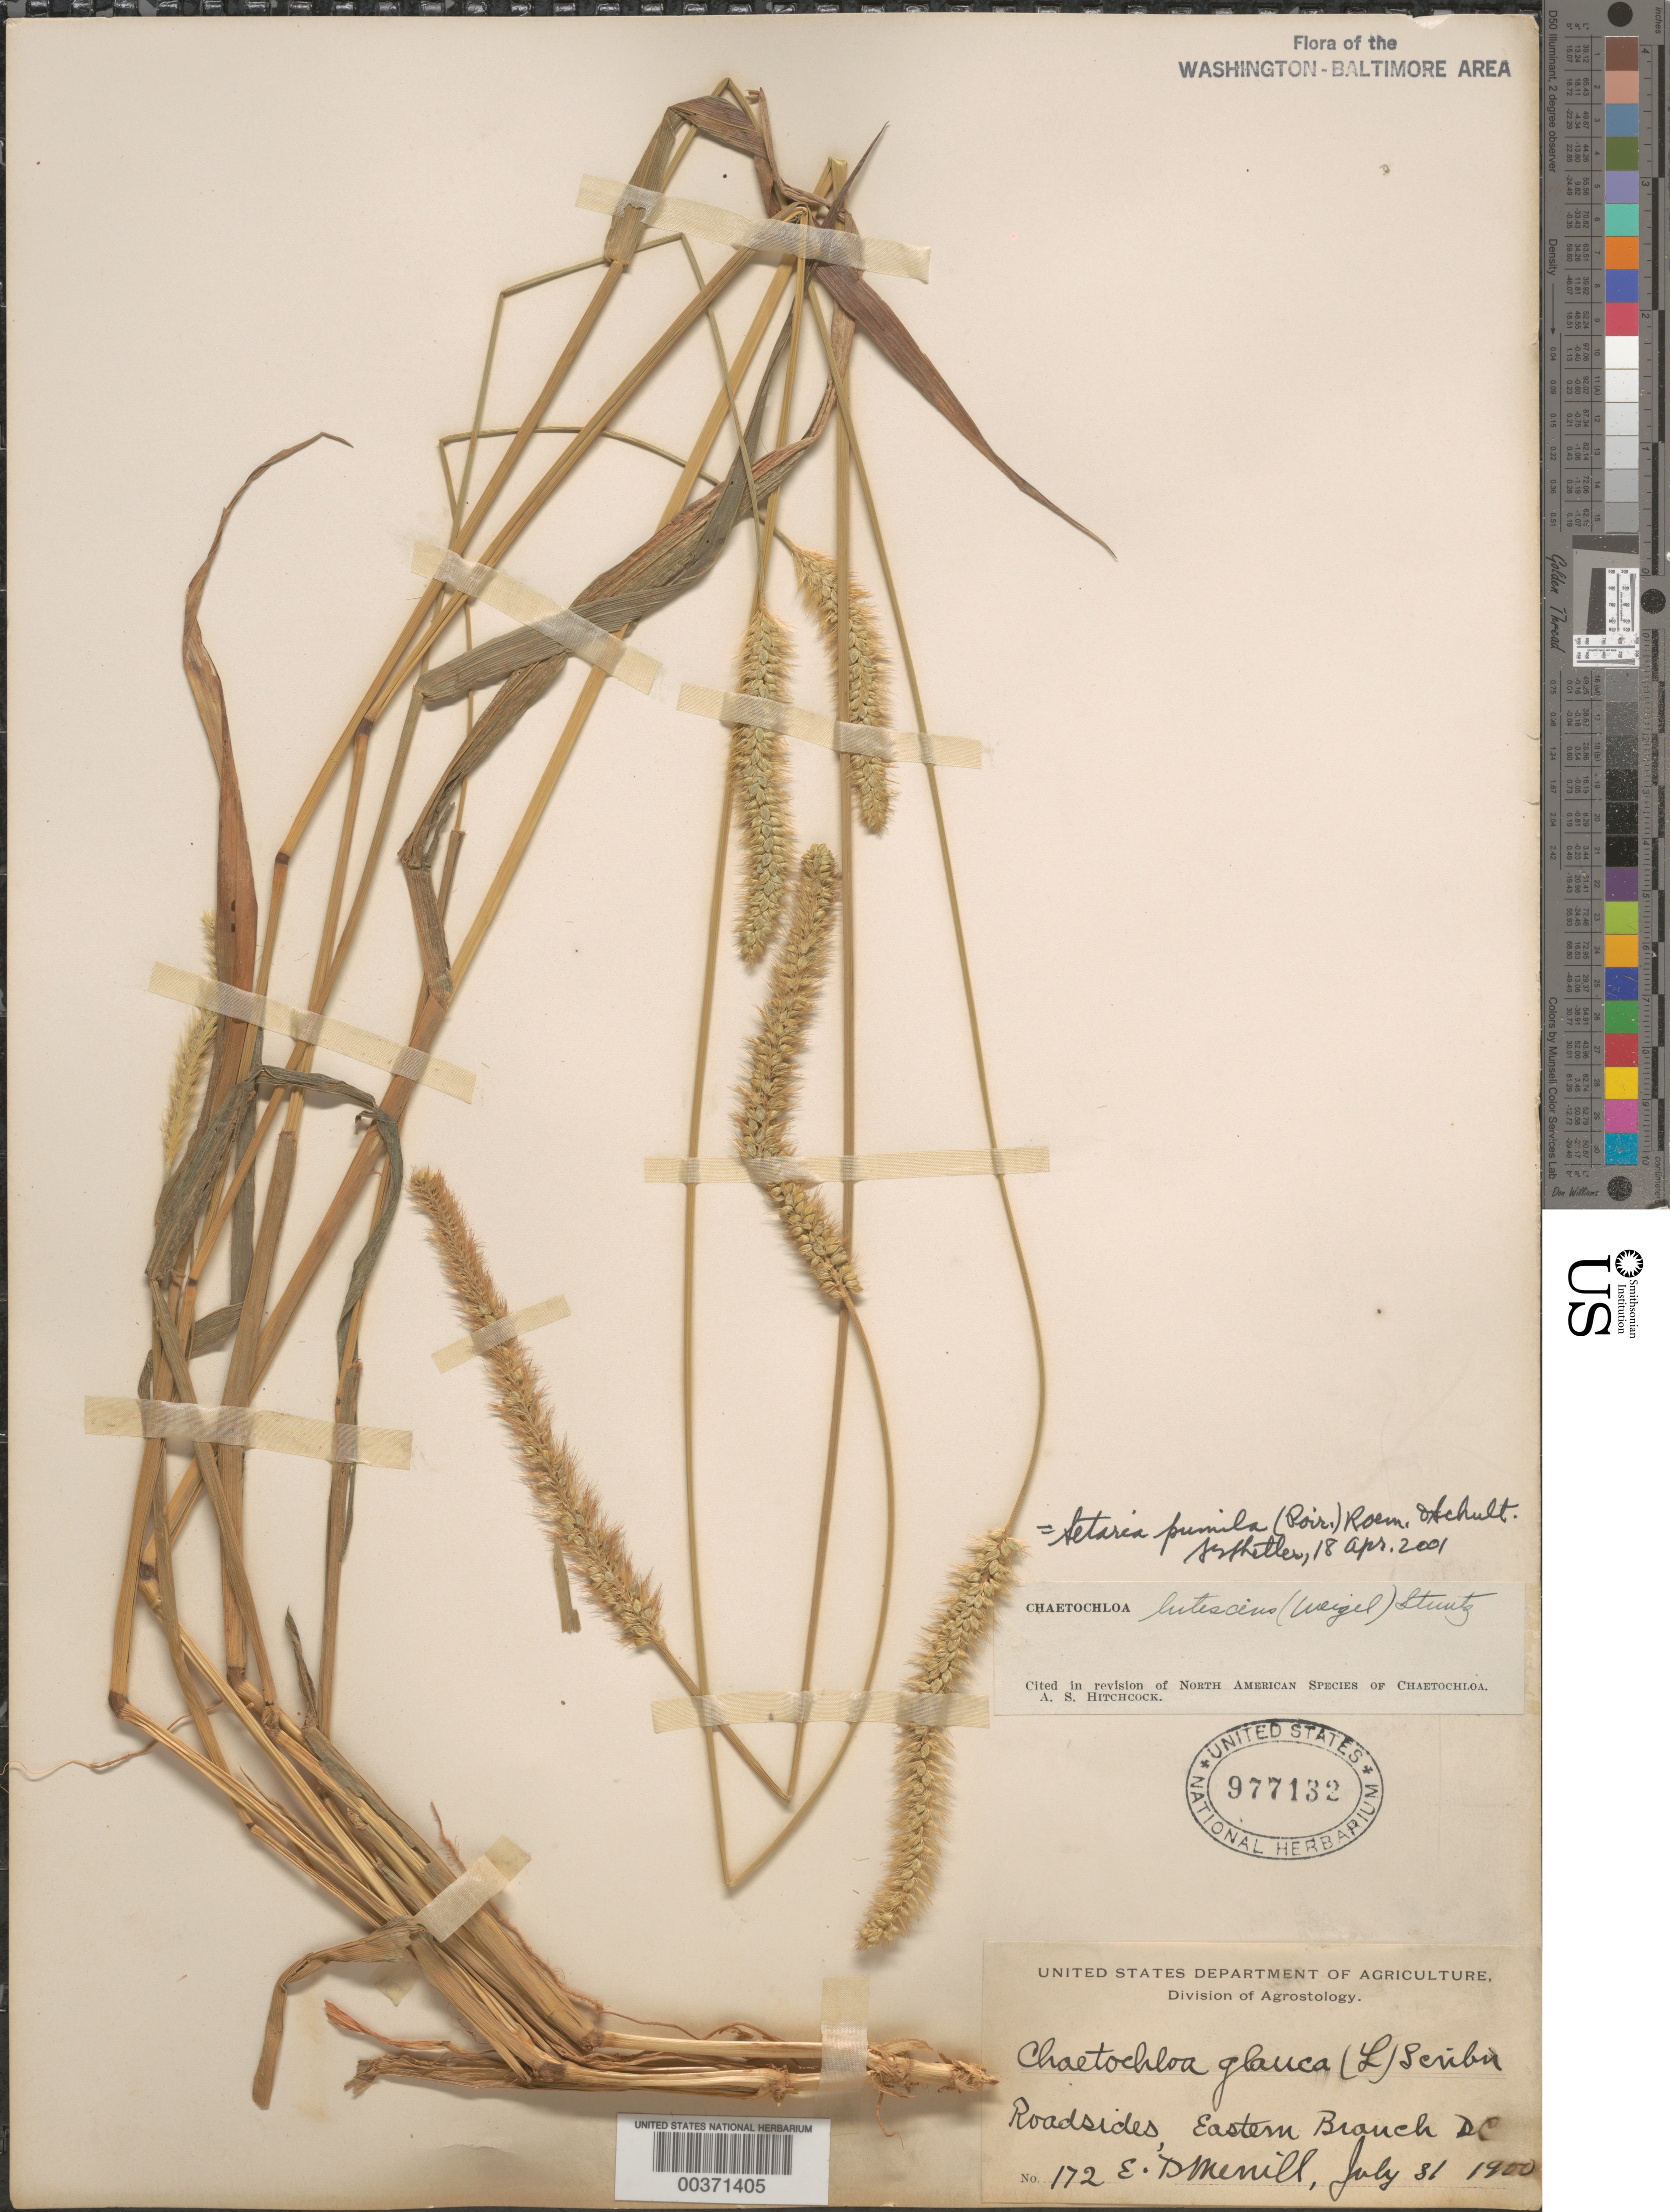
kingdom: Plantae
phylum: Tracheophyta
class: Liliopsida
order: Poales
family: Poaceae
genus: Setaria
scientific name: Setaria pumila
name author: (Poir.) Roem. & Schult.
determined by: Shetler, Stanwyn G., (US), NMNH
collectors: A. Chase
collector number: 172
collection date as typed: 18 Jul 1900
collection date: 1900-07-18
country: United States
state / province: District of Columbia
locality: Eastern Branch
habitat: Roadsides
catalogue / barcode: US 977132